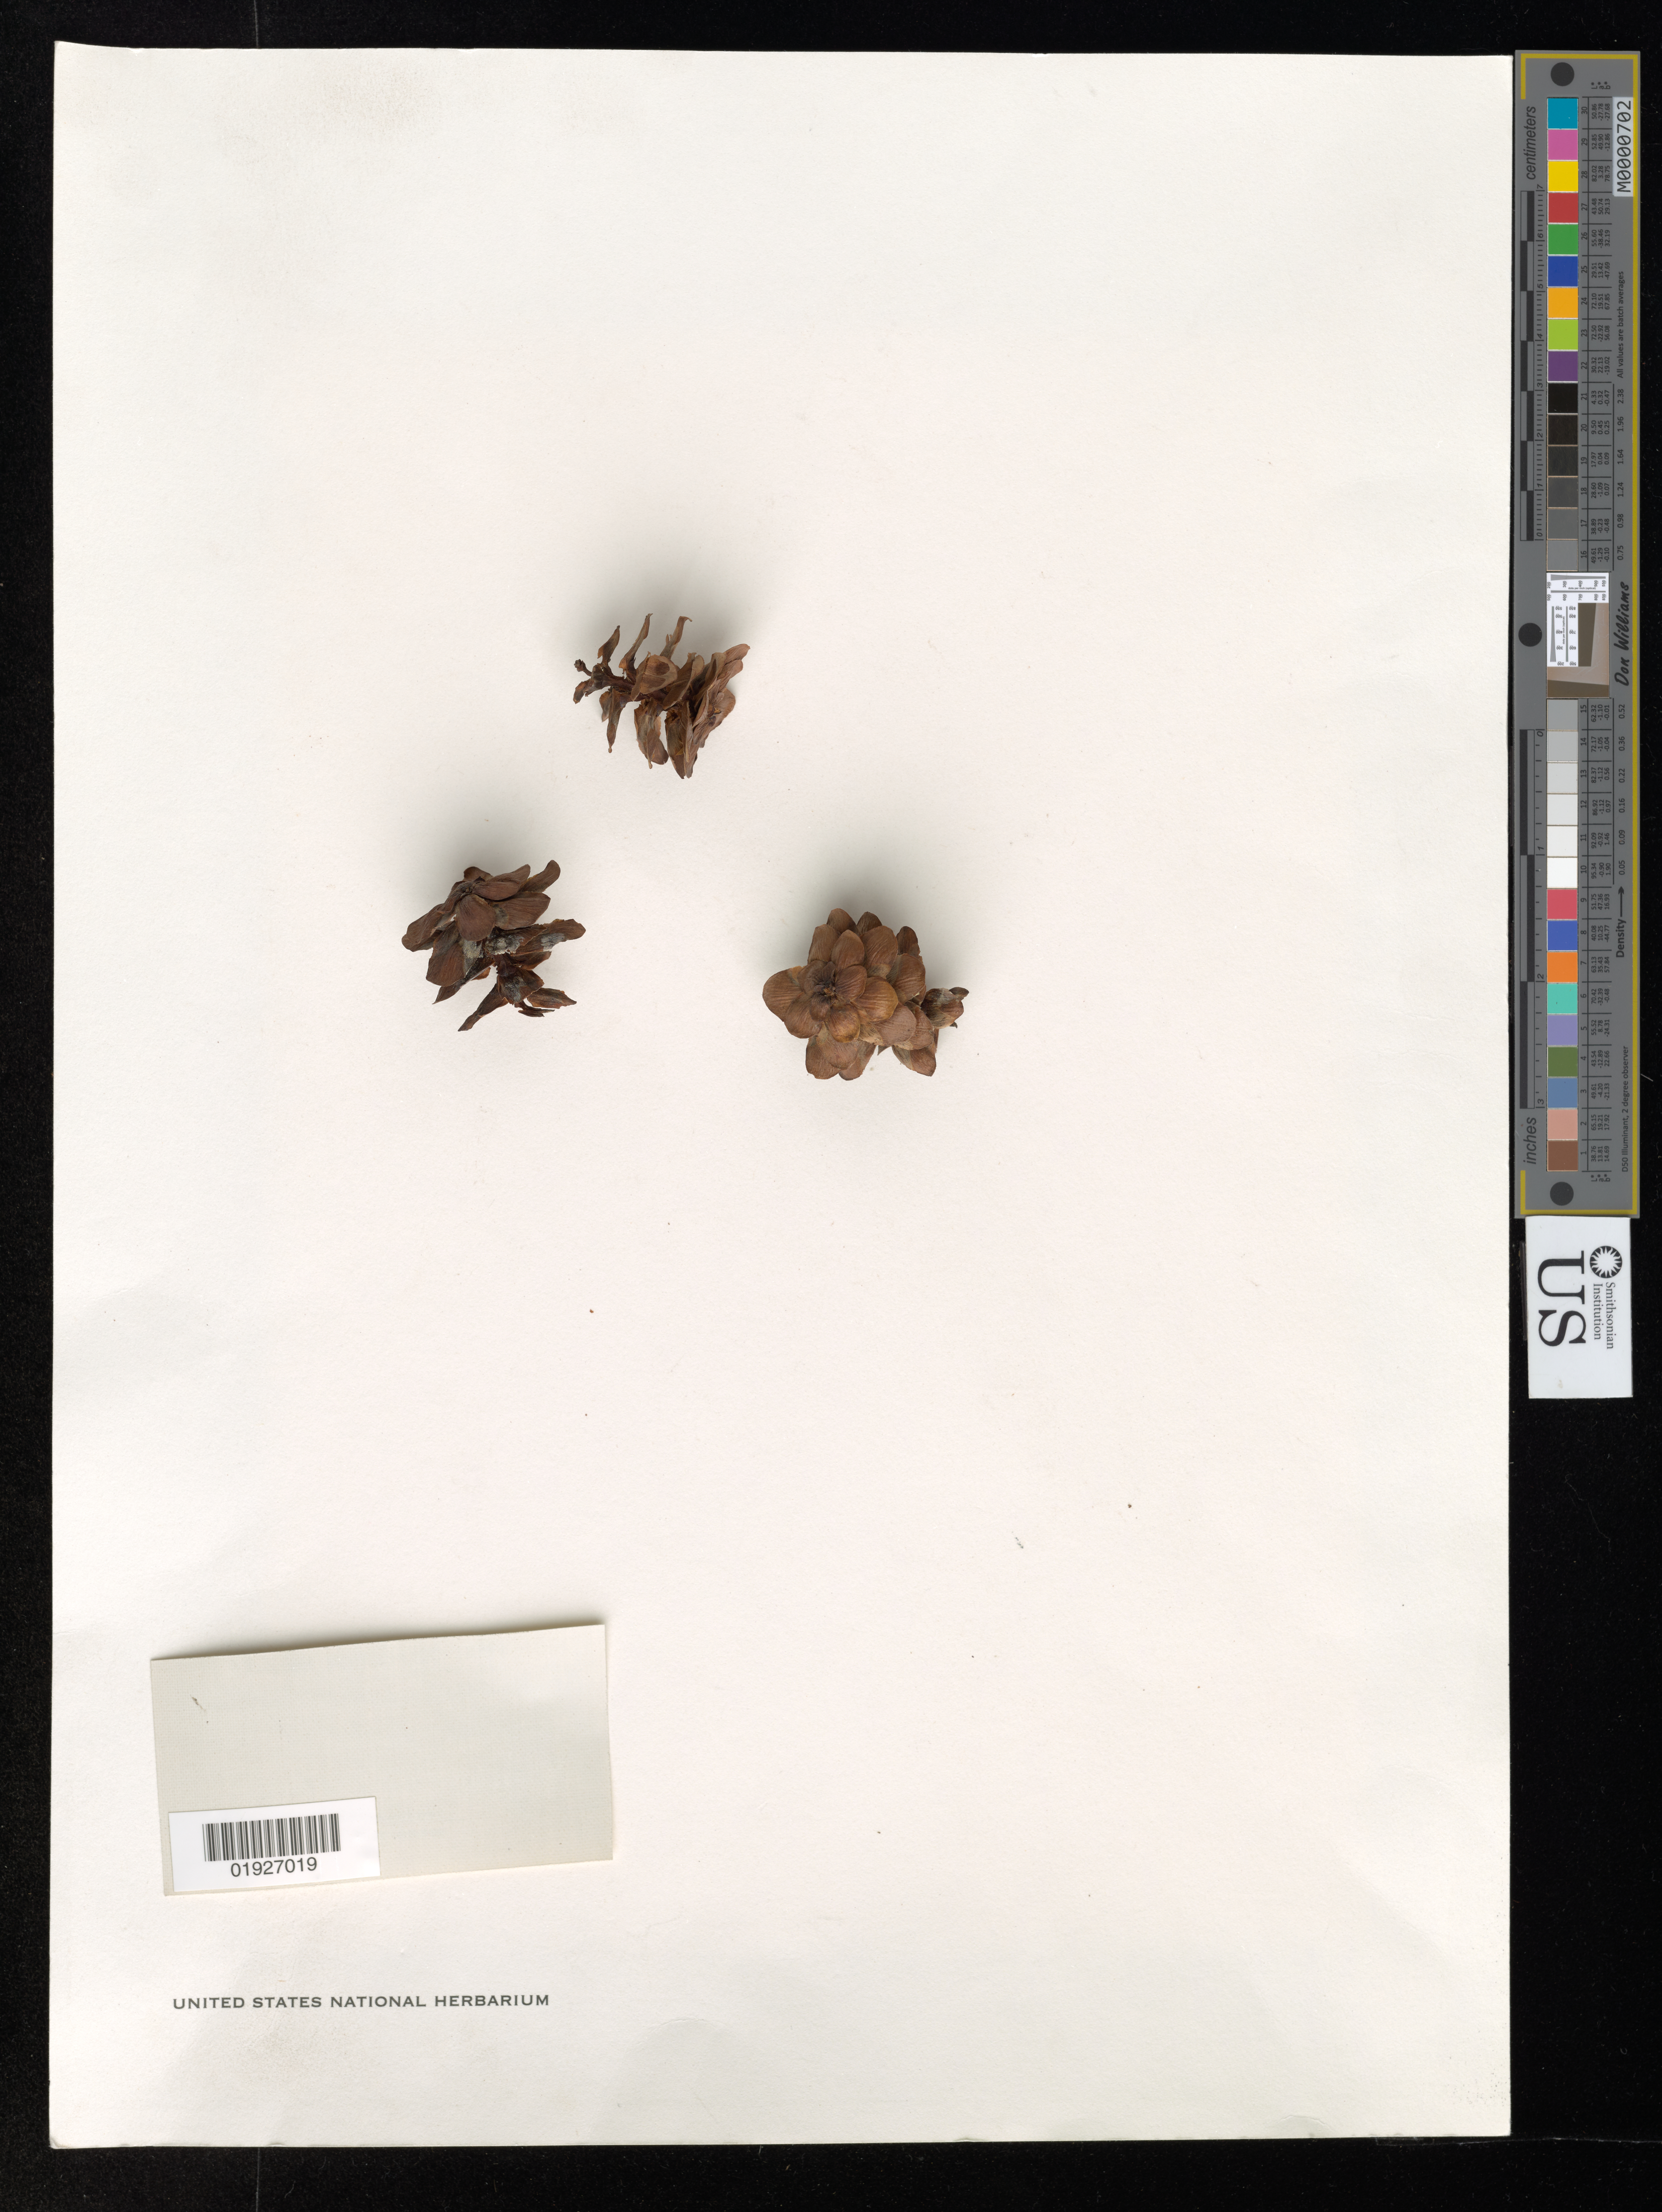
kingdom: Plantae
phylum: Tracheophyta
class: Pinopsida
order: Pinales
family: Pinaceae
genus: Tsuga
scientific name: Tsuga caroliniana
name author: Engelm.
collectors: N. Rogers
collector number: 8160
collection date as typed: Transcribed d/m/y: 16/2/37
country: United States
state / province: North Carolina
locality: South slope, Yancey Co.